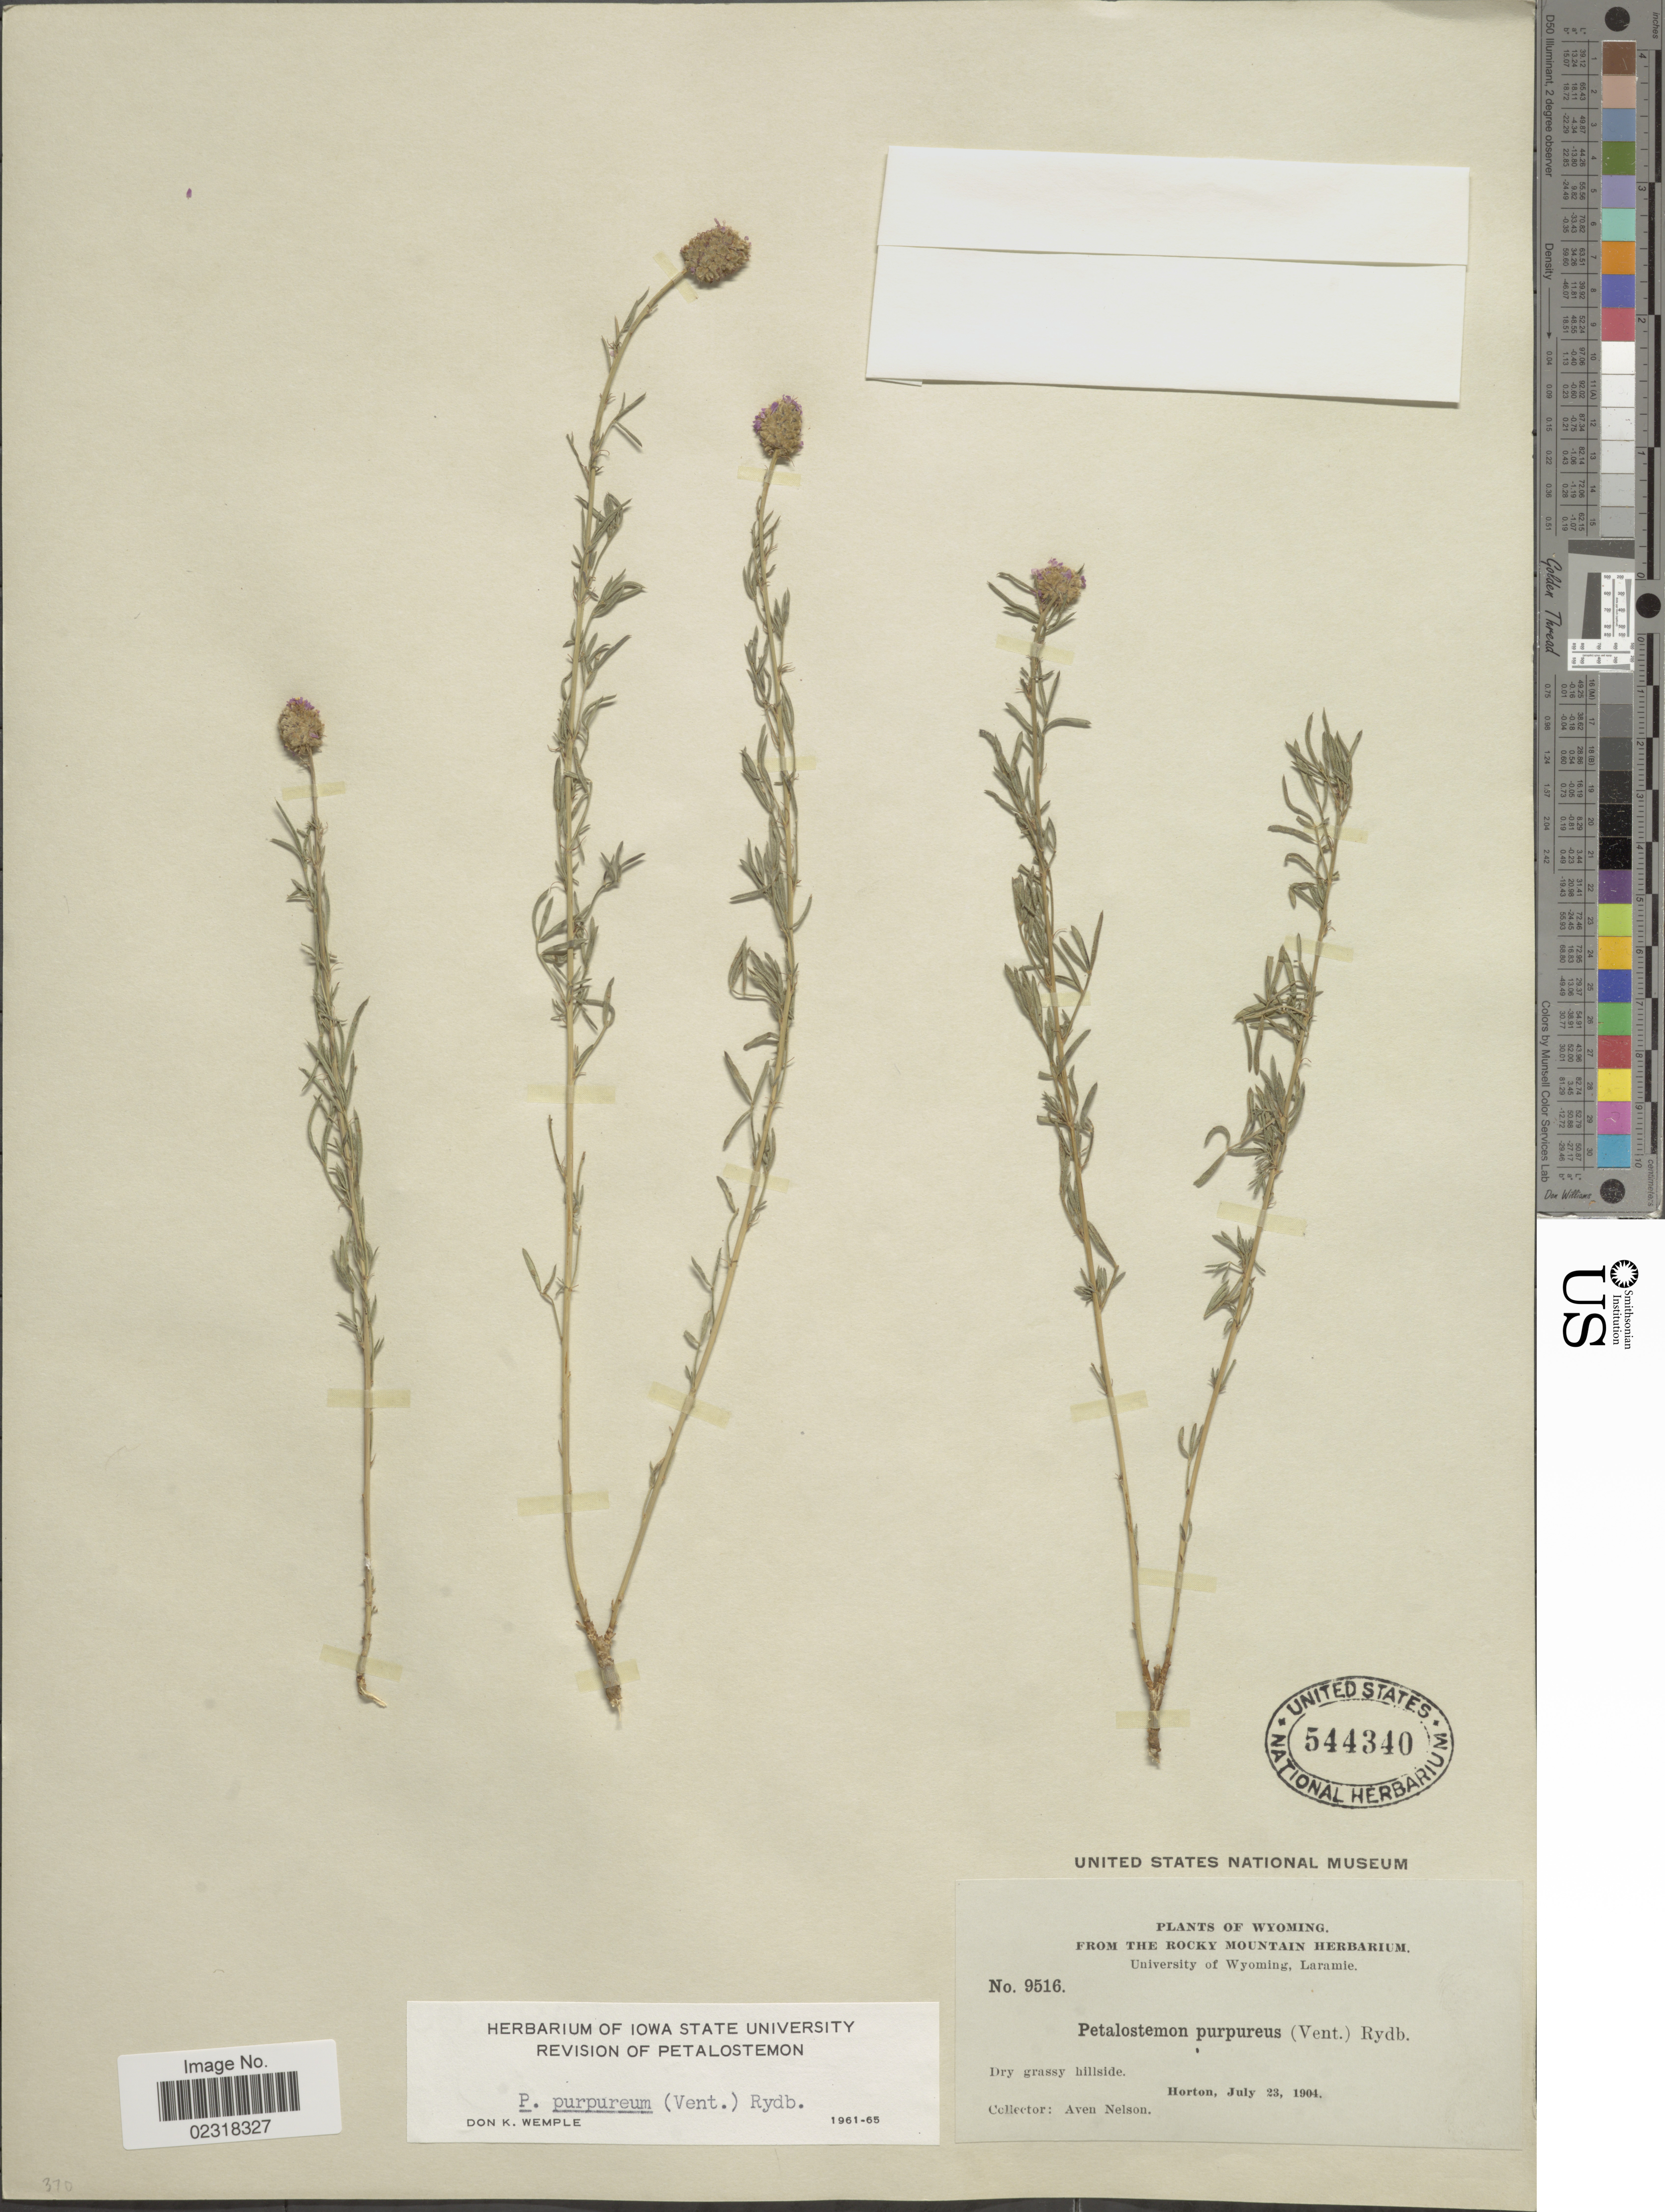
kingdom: Plantae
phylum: Tracheophyta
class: Magnoliopsida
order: Fabales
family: Fabaceae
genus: Dalea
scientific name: Dalea purpurea var. purpurea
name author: Vent.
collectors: A. Nelson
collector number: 9516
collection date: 1904-07-23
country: United States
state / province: Wyoming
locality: Dry grassy hillside, Horton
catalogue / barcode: US 544340